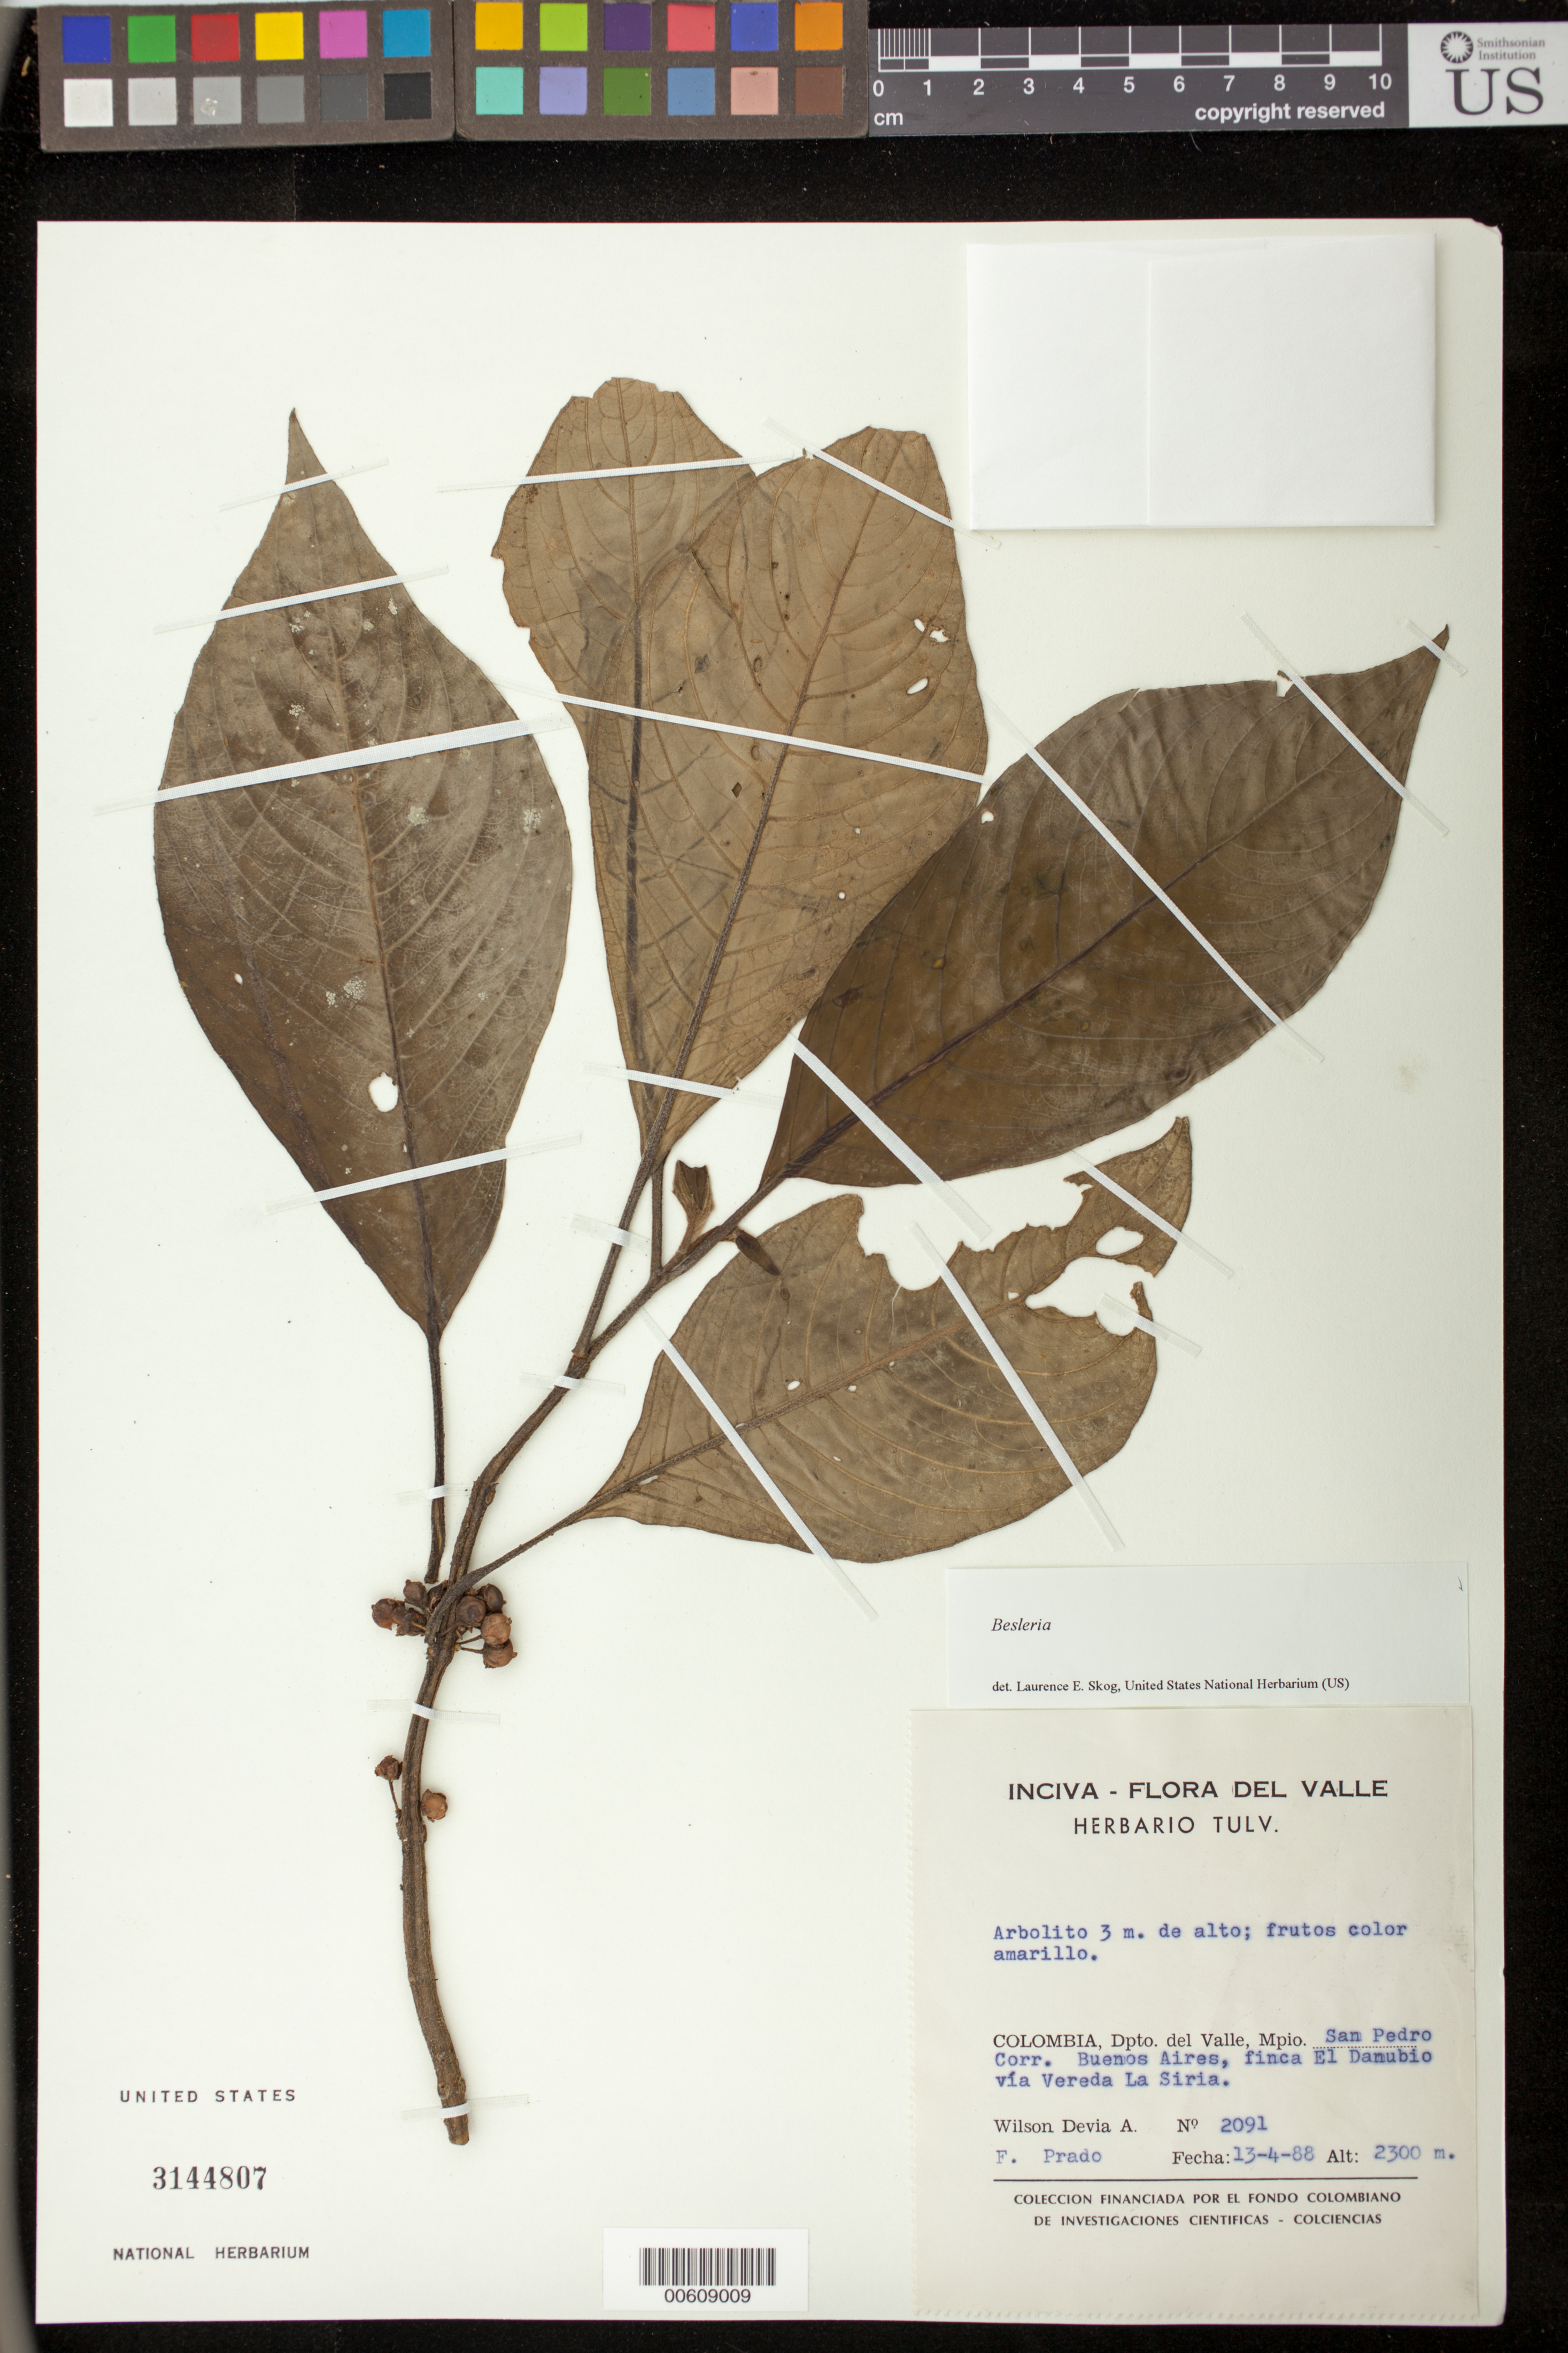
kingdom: Plantae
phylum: Tracheophyta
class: Magnoliopsida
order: Lamiales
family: Gesneriaceae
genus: Besleria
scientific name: Besleria sp.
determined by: Skog, Laurence E.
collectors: W. Devia A. & F. Prado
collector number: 2091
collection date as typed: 13 Apr 1988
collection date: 1988-04-13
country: Colombia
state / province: Valle del Cauca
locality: Mpio. San Pedro, Corr. Buenos Aires, finca El Danubio vía Vereda La Siria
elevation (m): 2300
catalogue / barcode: US 3144807